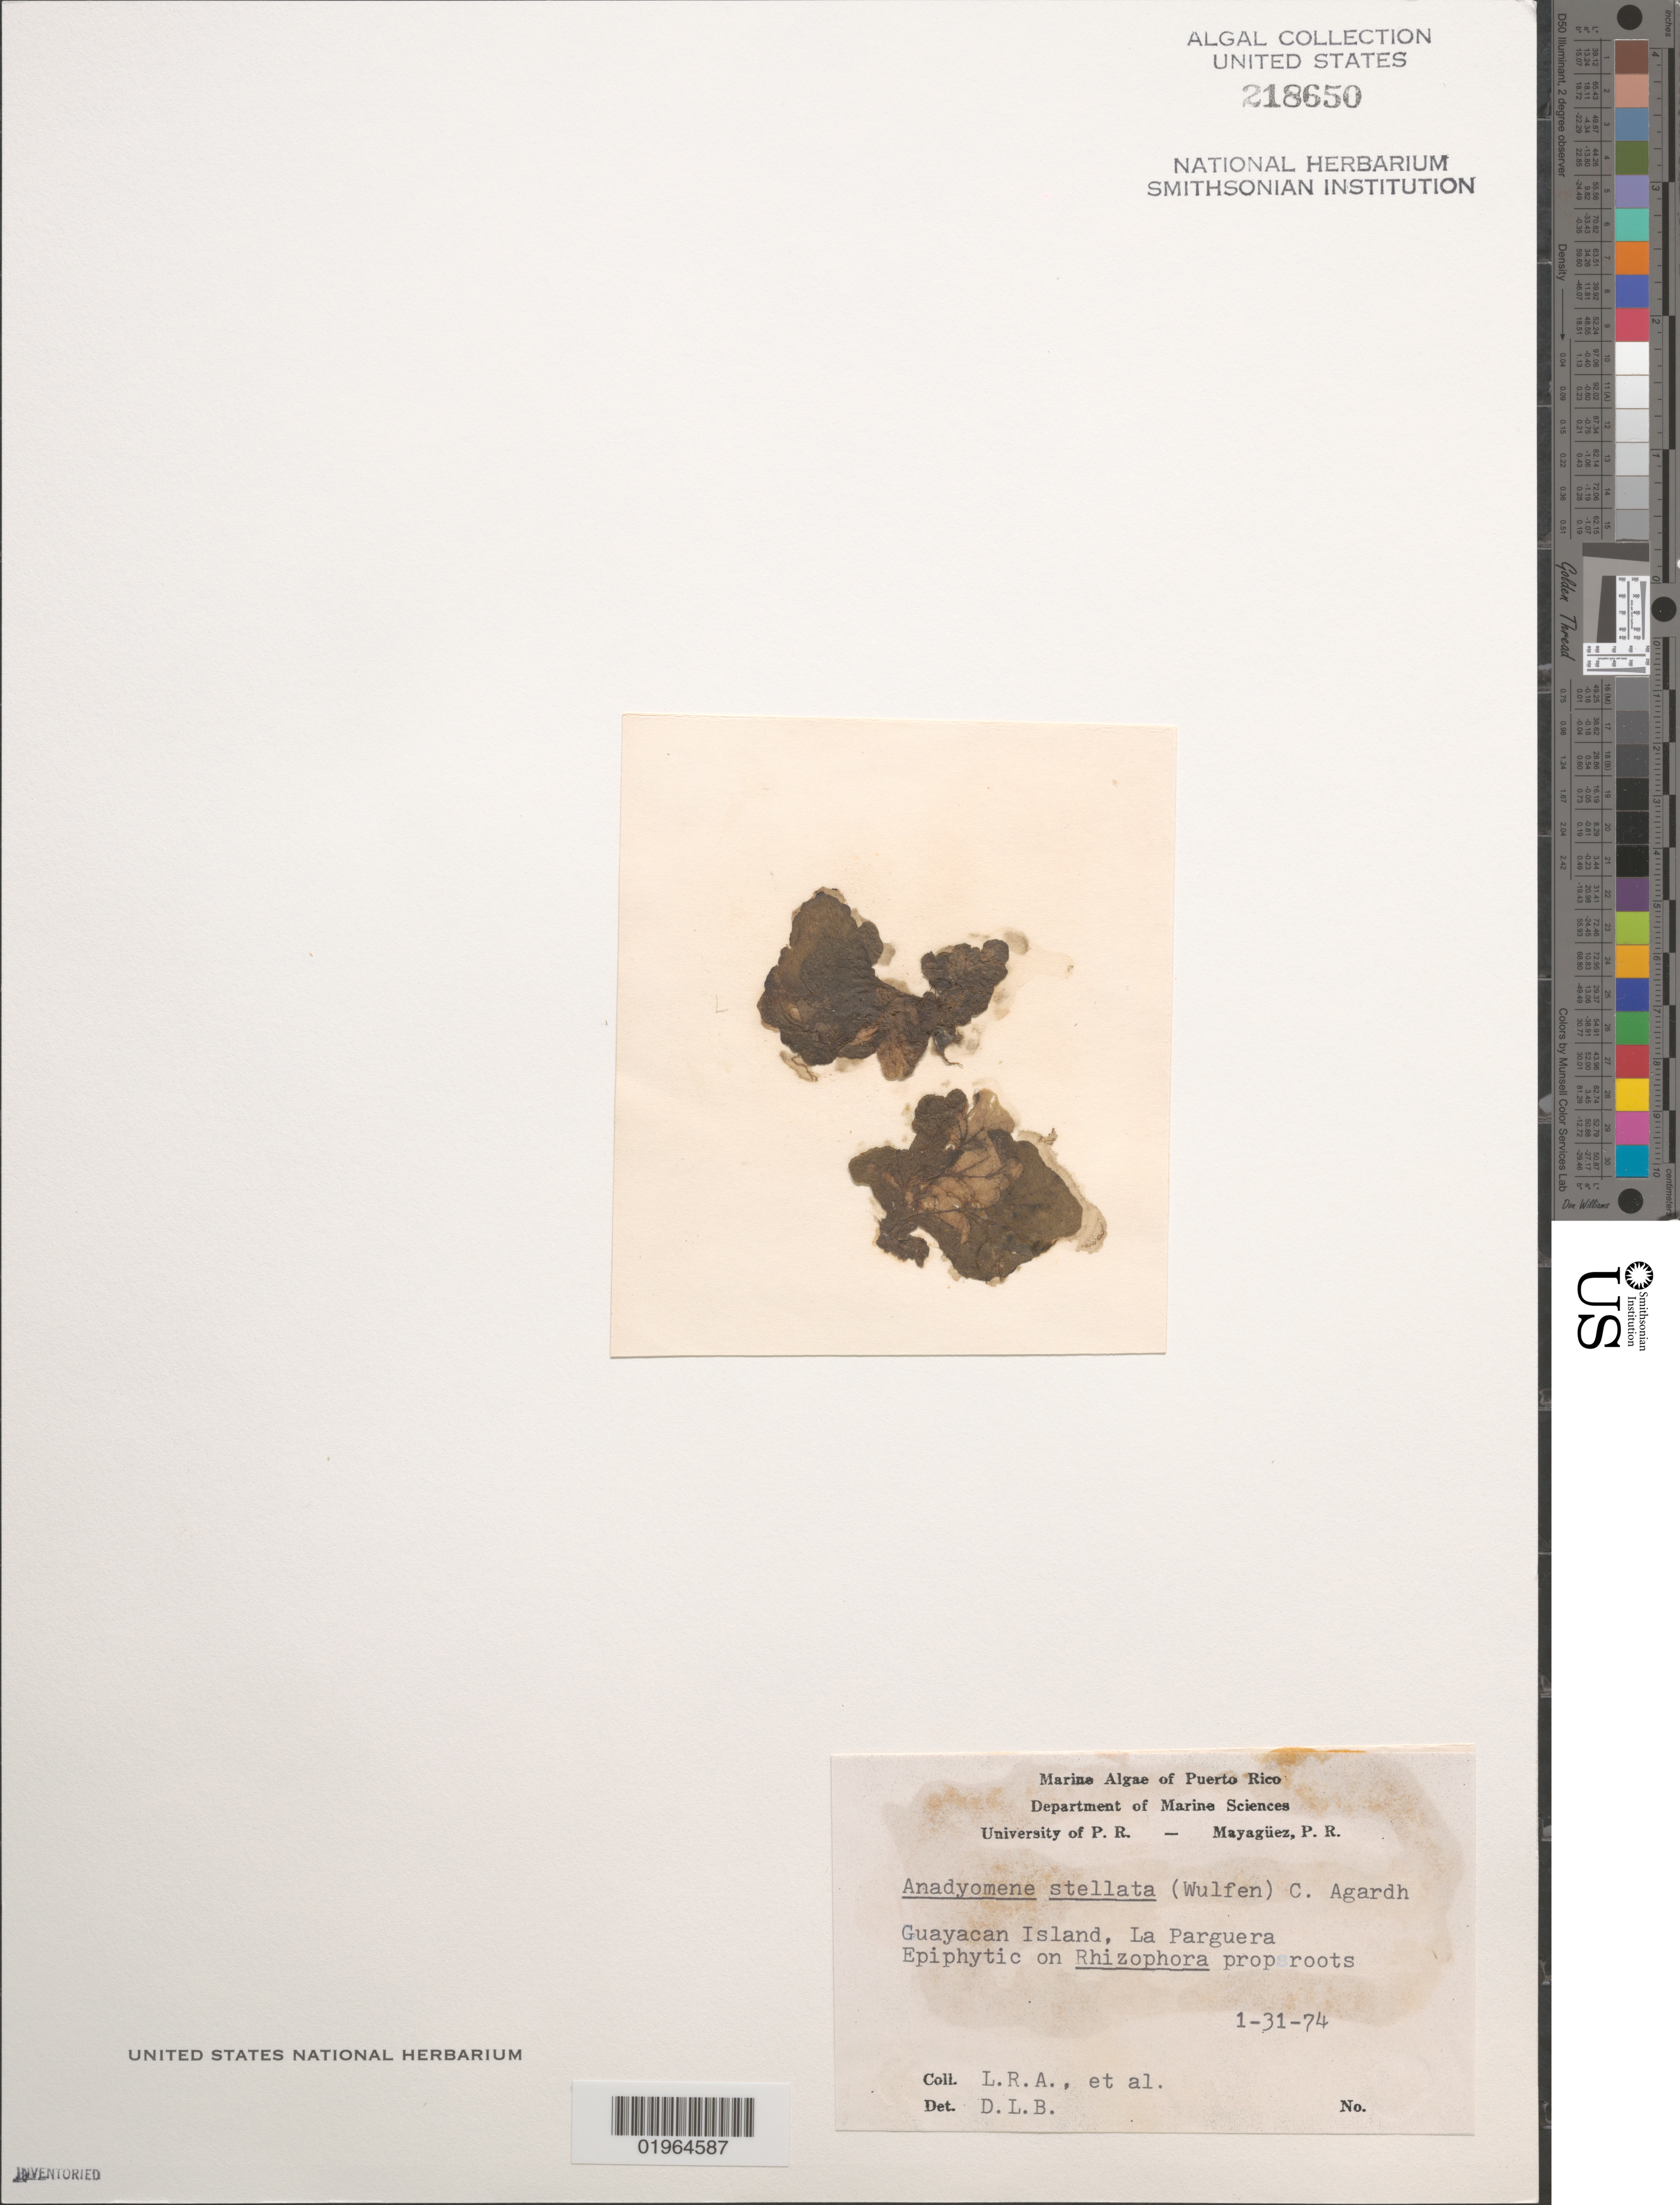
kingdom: Plantae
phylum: Chlorophyta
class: Ulvophyceae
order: Cladophorales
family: Anadyomenaceae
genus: Anadyomene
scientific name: Anadyomene stellata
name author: (Wulfen) C. Agardh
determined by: Ballantine, D. L.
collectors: L. Almodovar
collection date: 1974-01-31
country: Puerto Rico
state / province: Lajas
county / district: La Parguera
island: Guayacan Island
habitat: Epiphytic on Rhizophora prop roots.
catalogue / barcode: US 218650